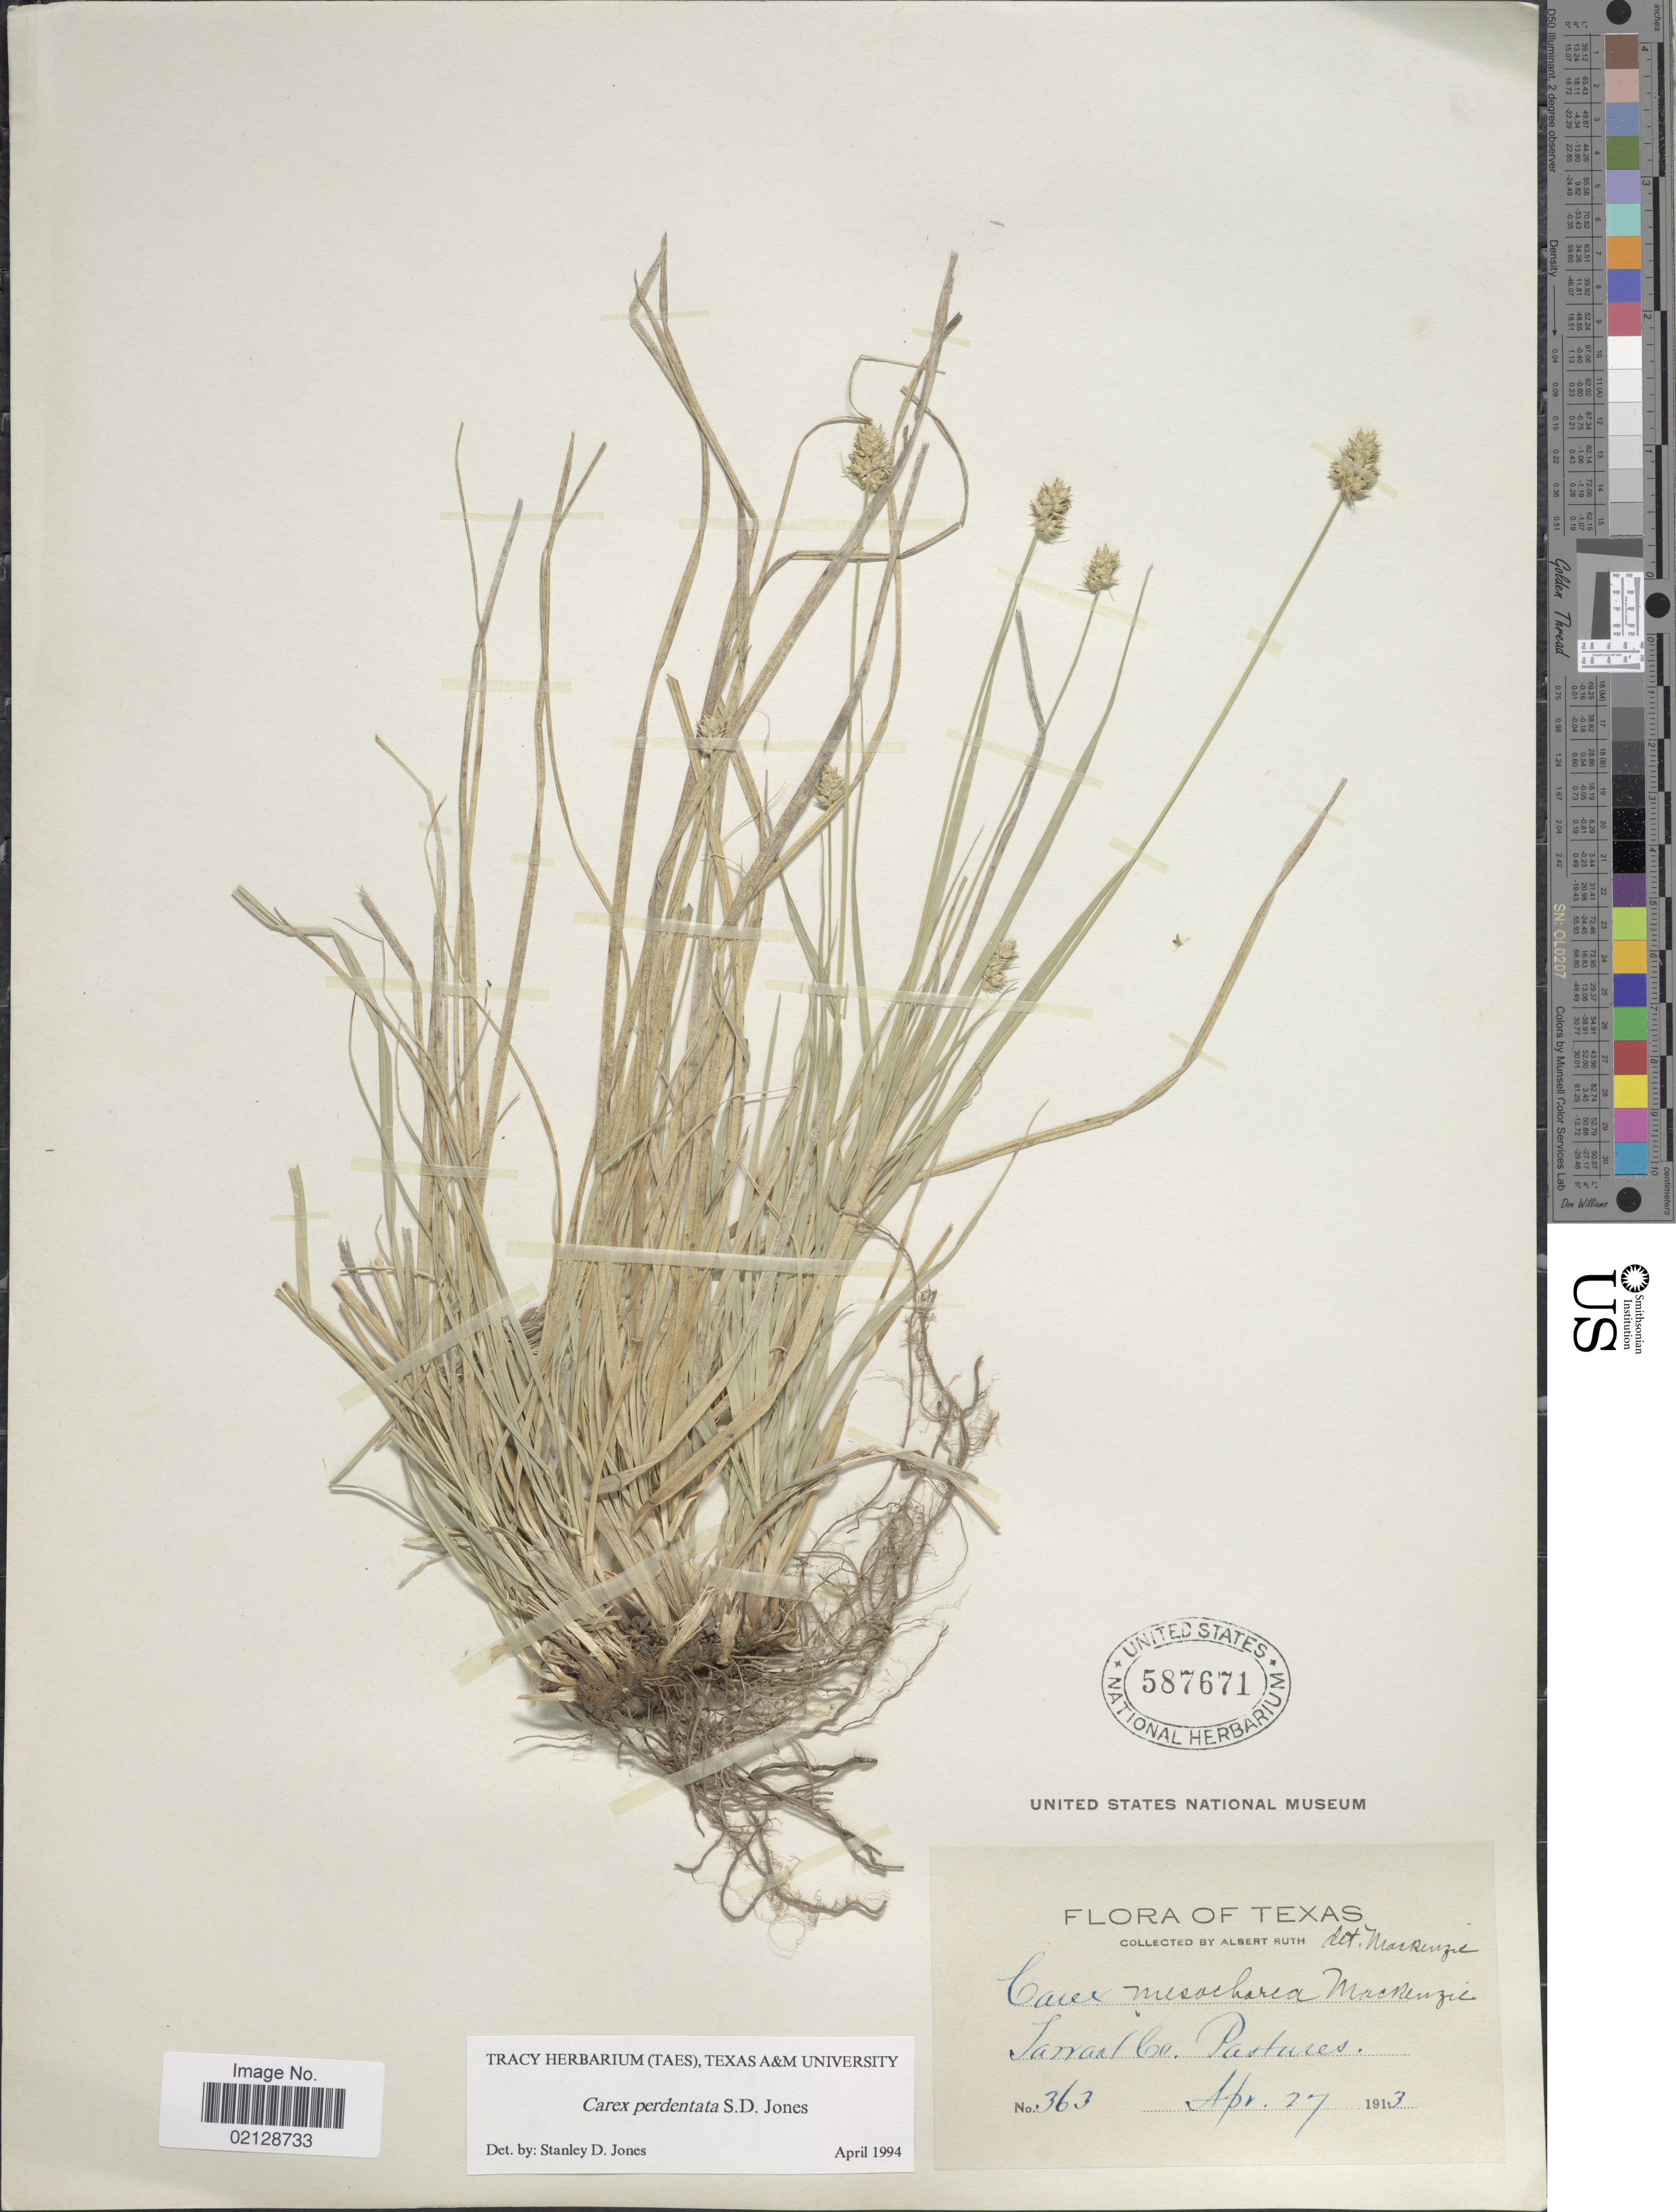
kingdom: Plantae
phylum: Tracheophyta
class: Liliopsida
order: Poales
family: Cyperaceae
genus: Carex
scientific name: Carex perdentata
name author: S.D. Jones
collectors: A. Ruth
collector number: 363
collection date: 1913-04-27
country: United States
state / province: Texas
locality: Tarrant Co., Pastures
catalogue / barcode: US 587671